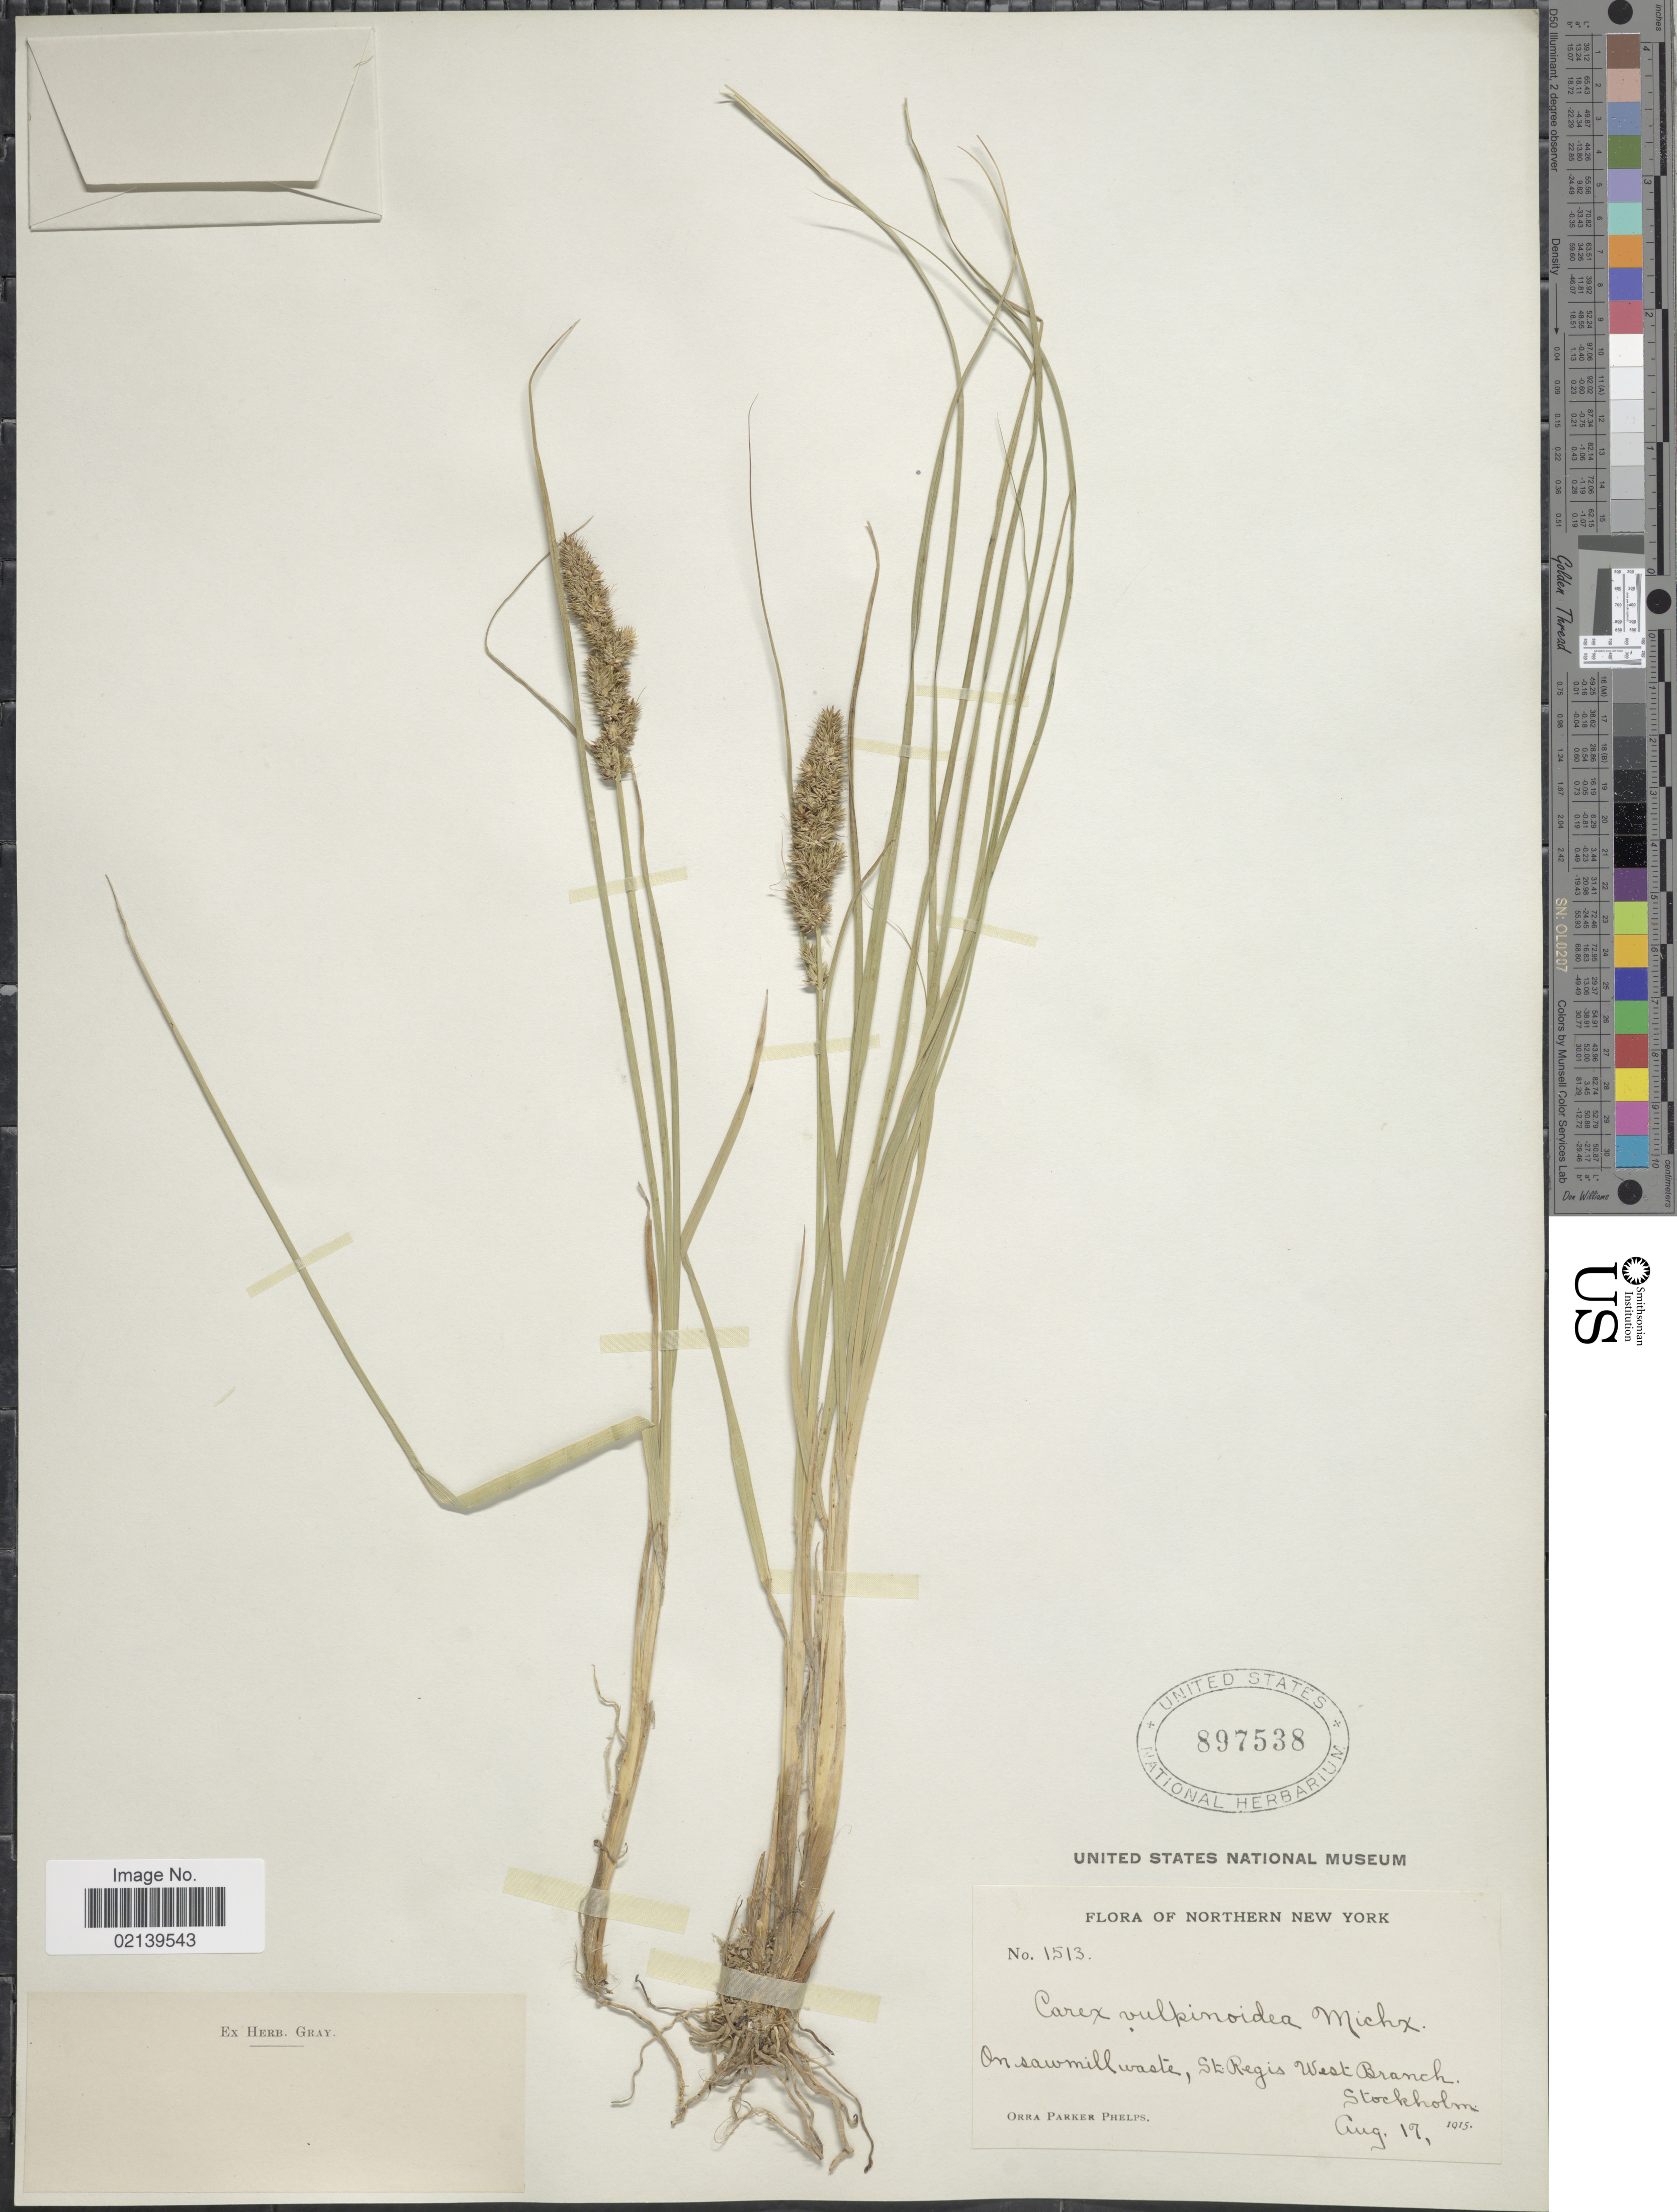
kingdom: Plantae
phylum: Tracheophyta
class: Liliopsida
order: Poales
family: Cyperaceae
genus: Carex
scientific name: Carex vulpinoidea Michx.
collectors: O. P. Phelps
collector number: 1513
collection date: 1915-08-17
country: United States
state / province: New York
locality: Northern New York, On sawmill waste, St. Regis West Branch, Stockholm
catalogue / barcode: US 8797538